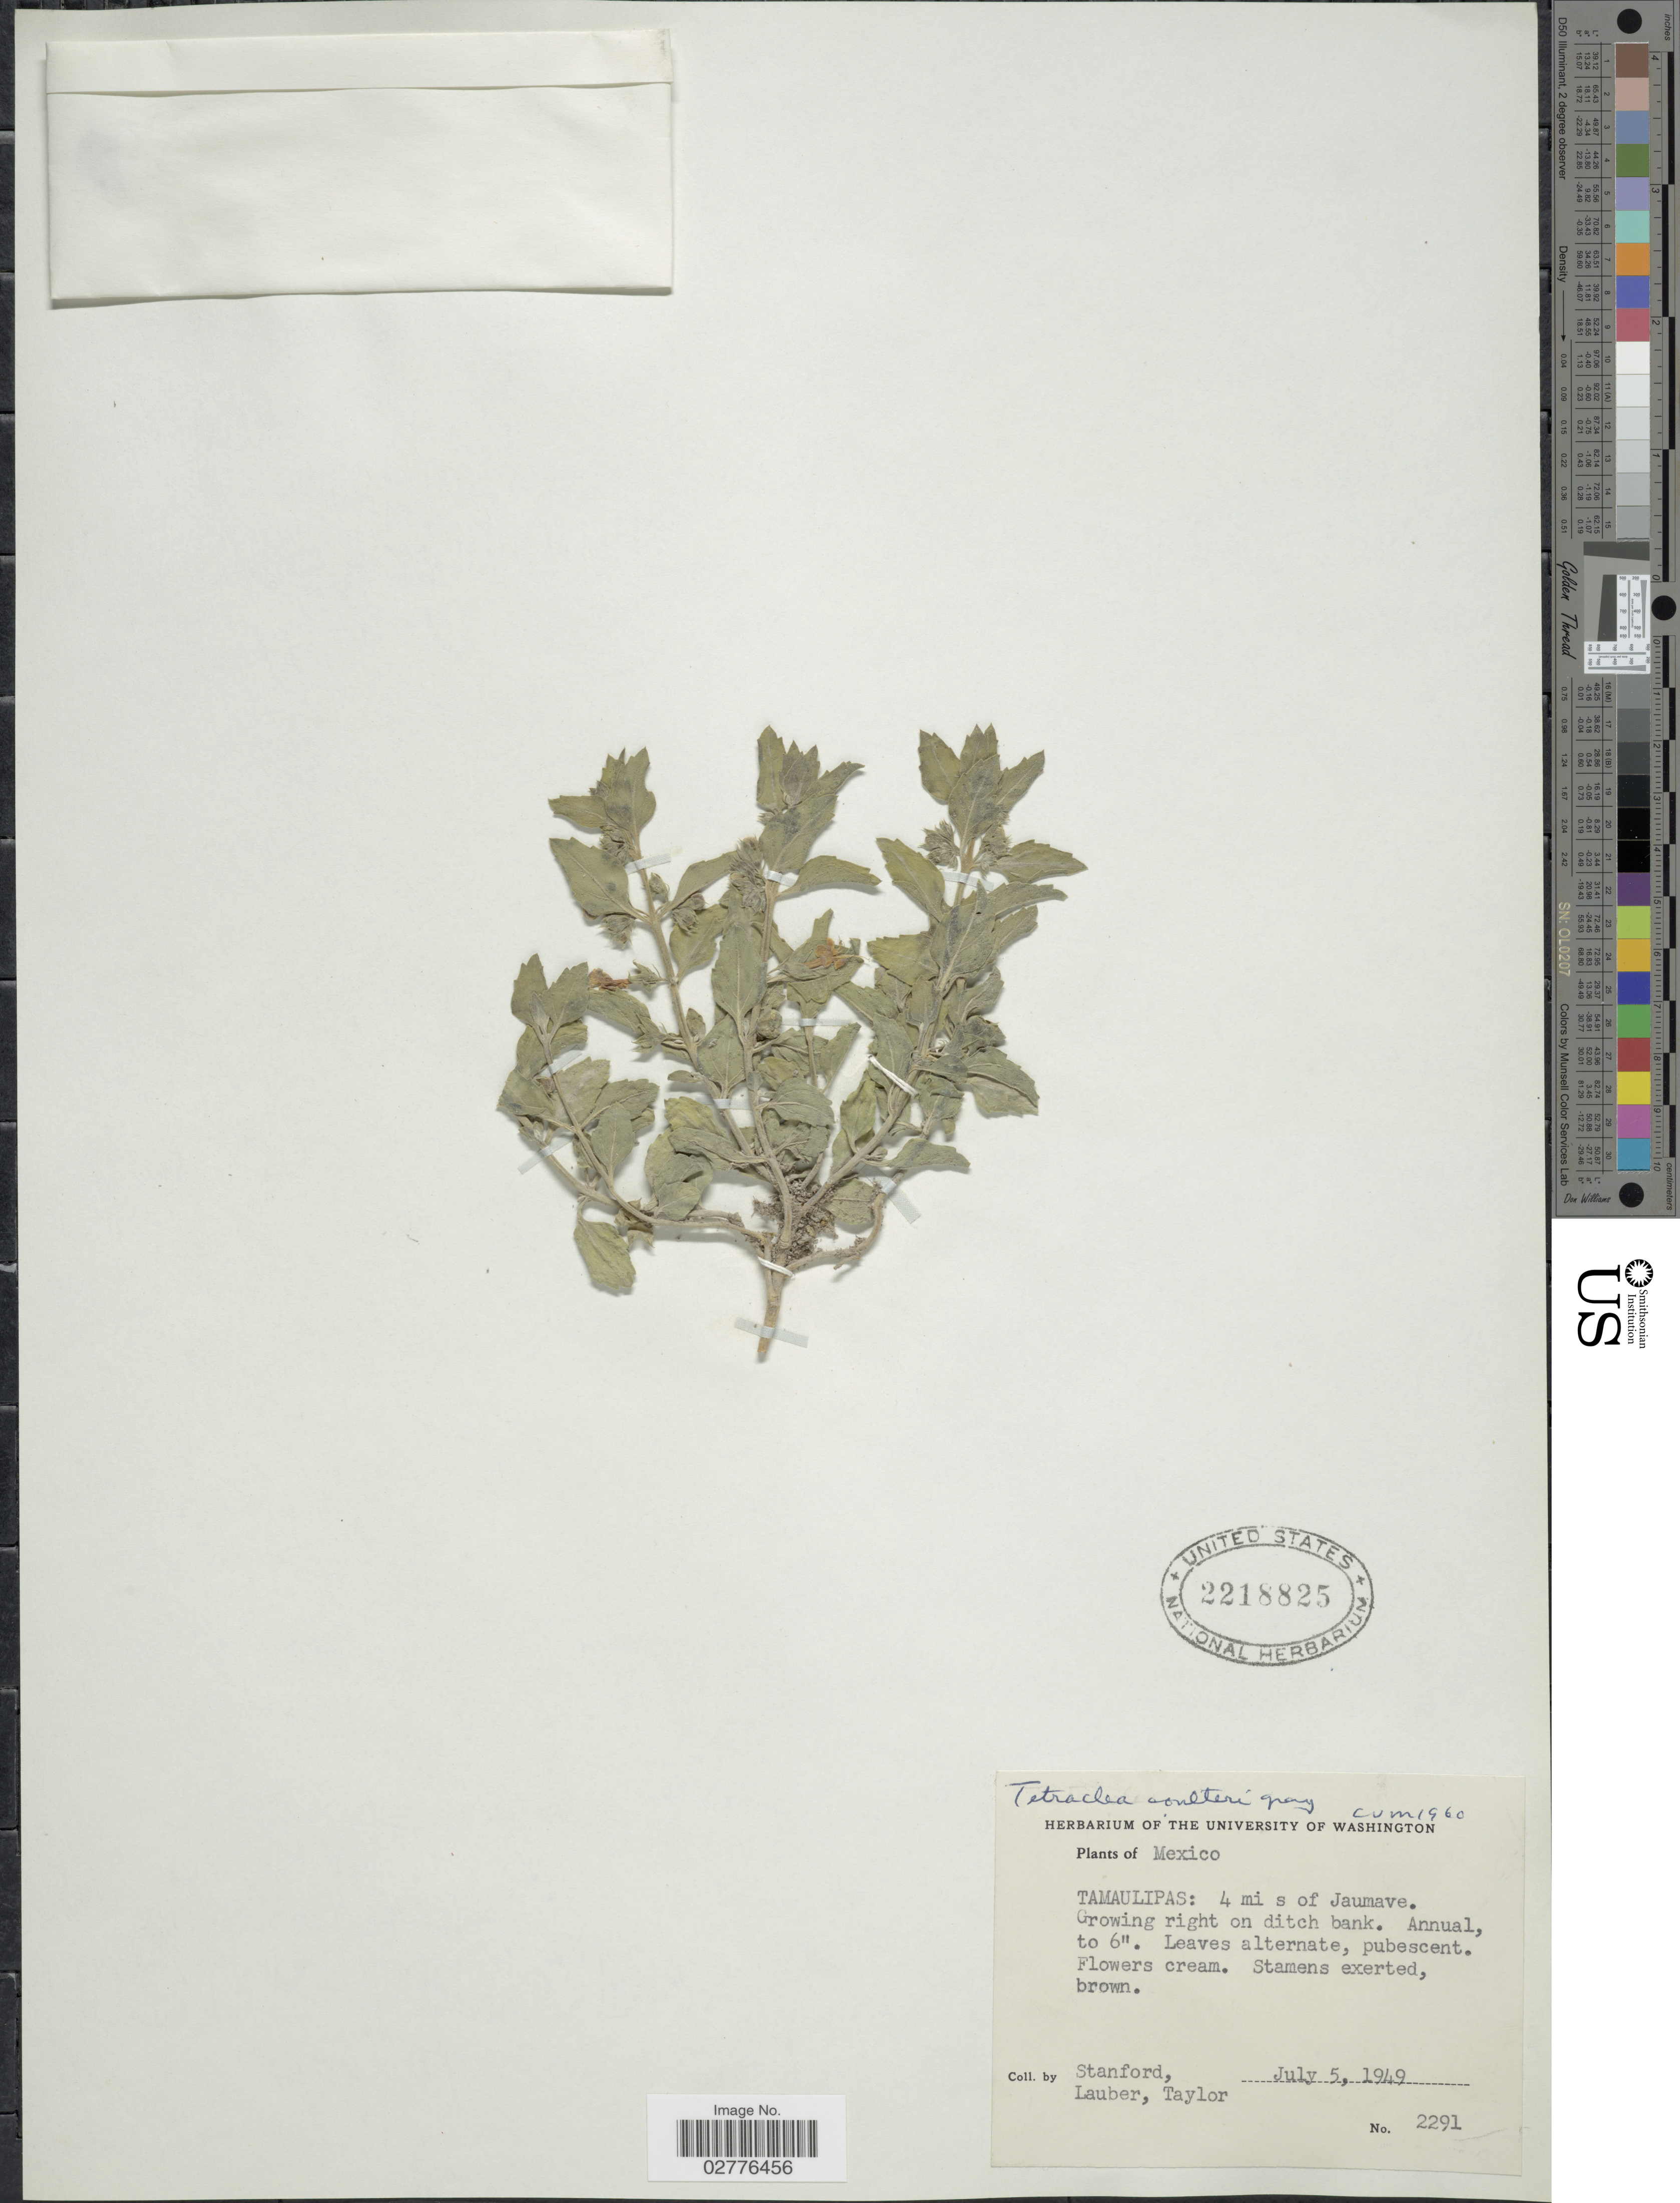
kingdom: Plantae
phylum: Tracheophyta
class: Magnoliopsida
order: Lamiales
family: Lamiaceae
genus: Tetraclea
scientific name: Tetraclea coulteri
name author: A. Gray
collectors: -. Stanford, -. Lauber & -. Taylor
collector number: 2291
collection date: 1949-07-05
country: Mexico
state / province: Tamaulipas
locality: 4 mi s of Jaumave.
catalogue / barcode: US 2218825